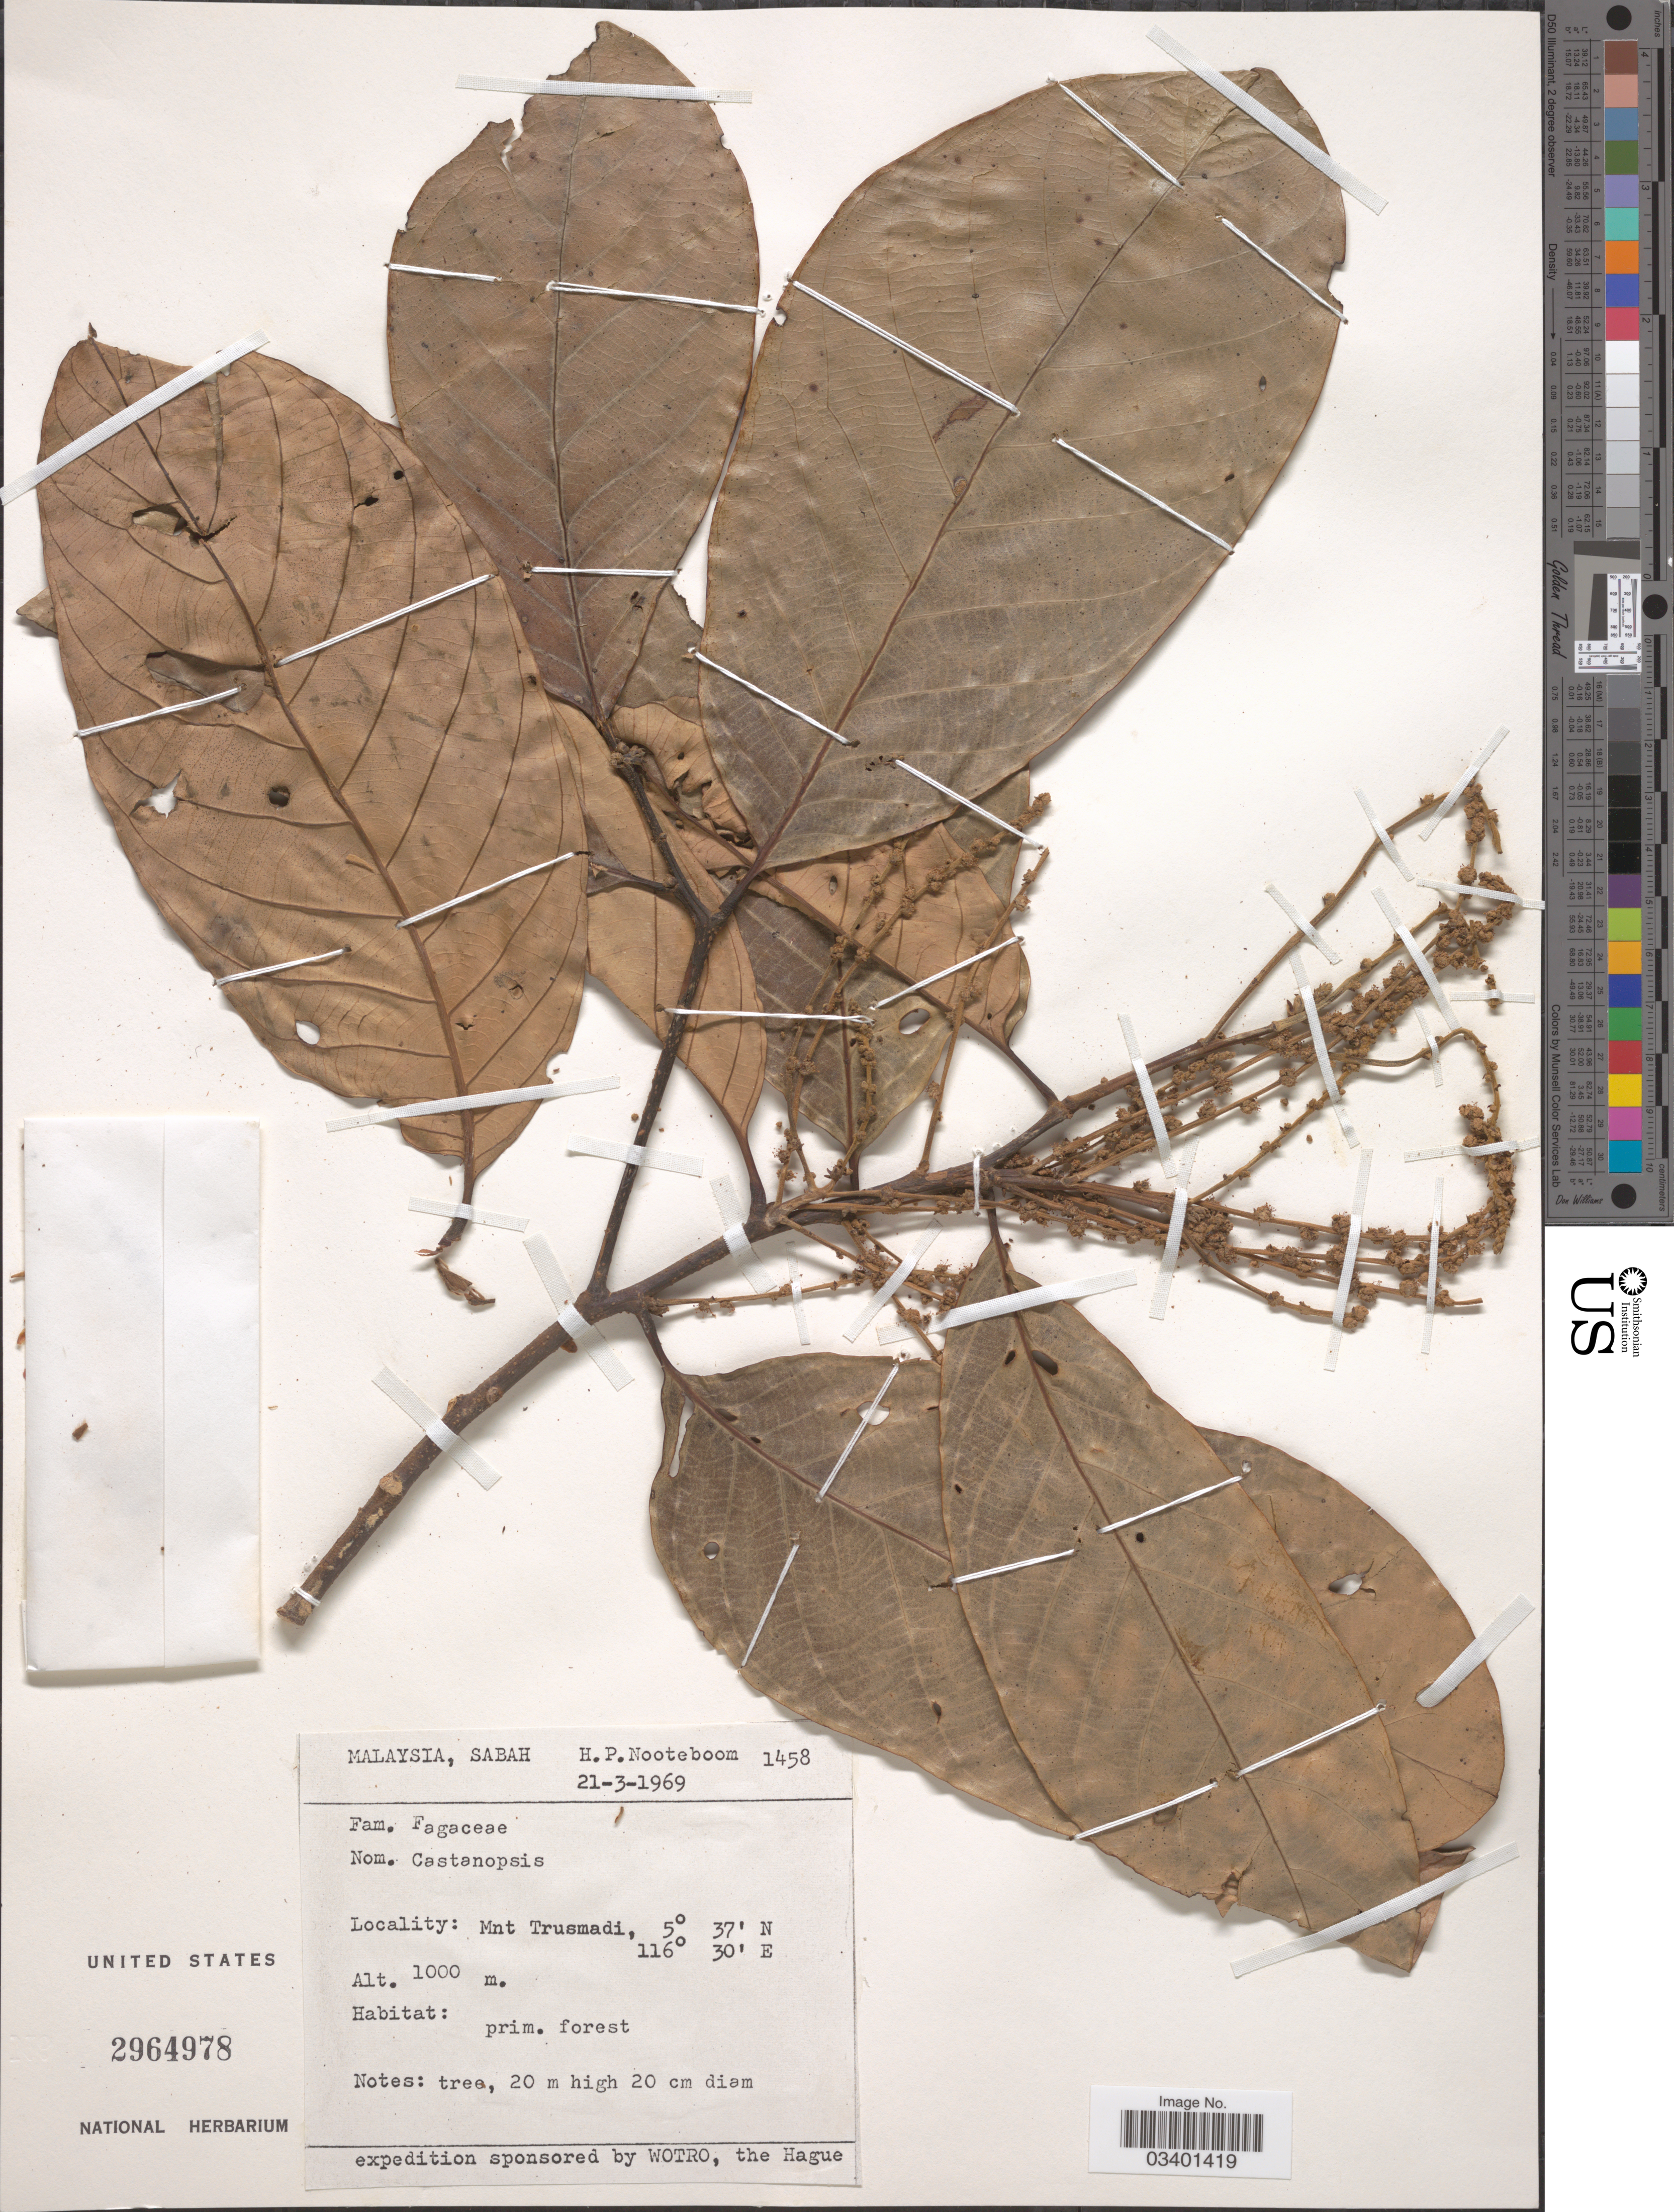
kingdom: Plantae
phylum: Tracheophyta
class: Magnoliopsida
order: Fagales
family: Fagaceae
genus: Castanopsis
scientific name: Castanopsis sp.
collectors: H. P. Nooteboom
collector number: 1458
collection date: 1969-03-21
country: Malaysia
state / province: Sabah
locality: Mnt Trusmadi.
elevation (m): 1000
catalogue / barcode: US 2964978